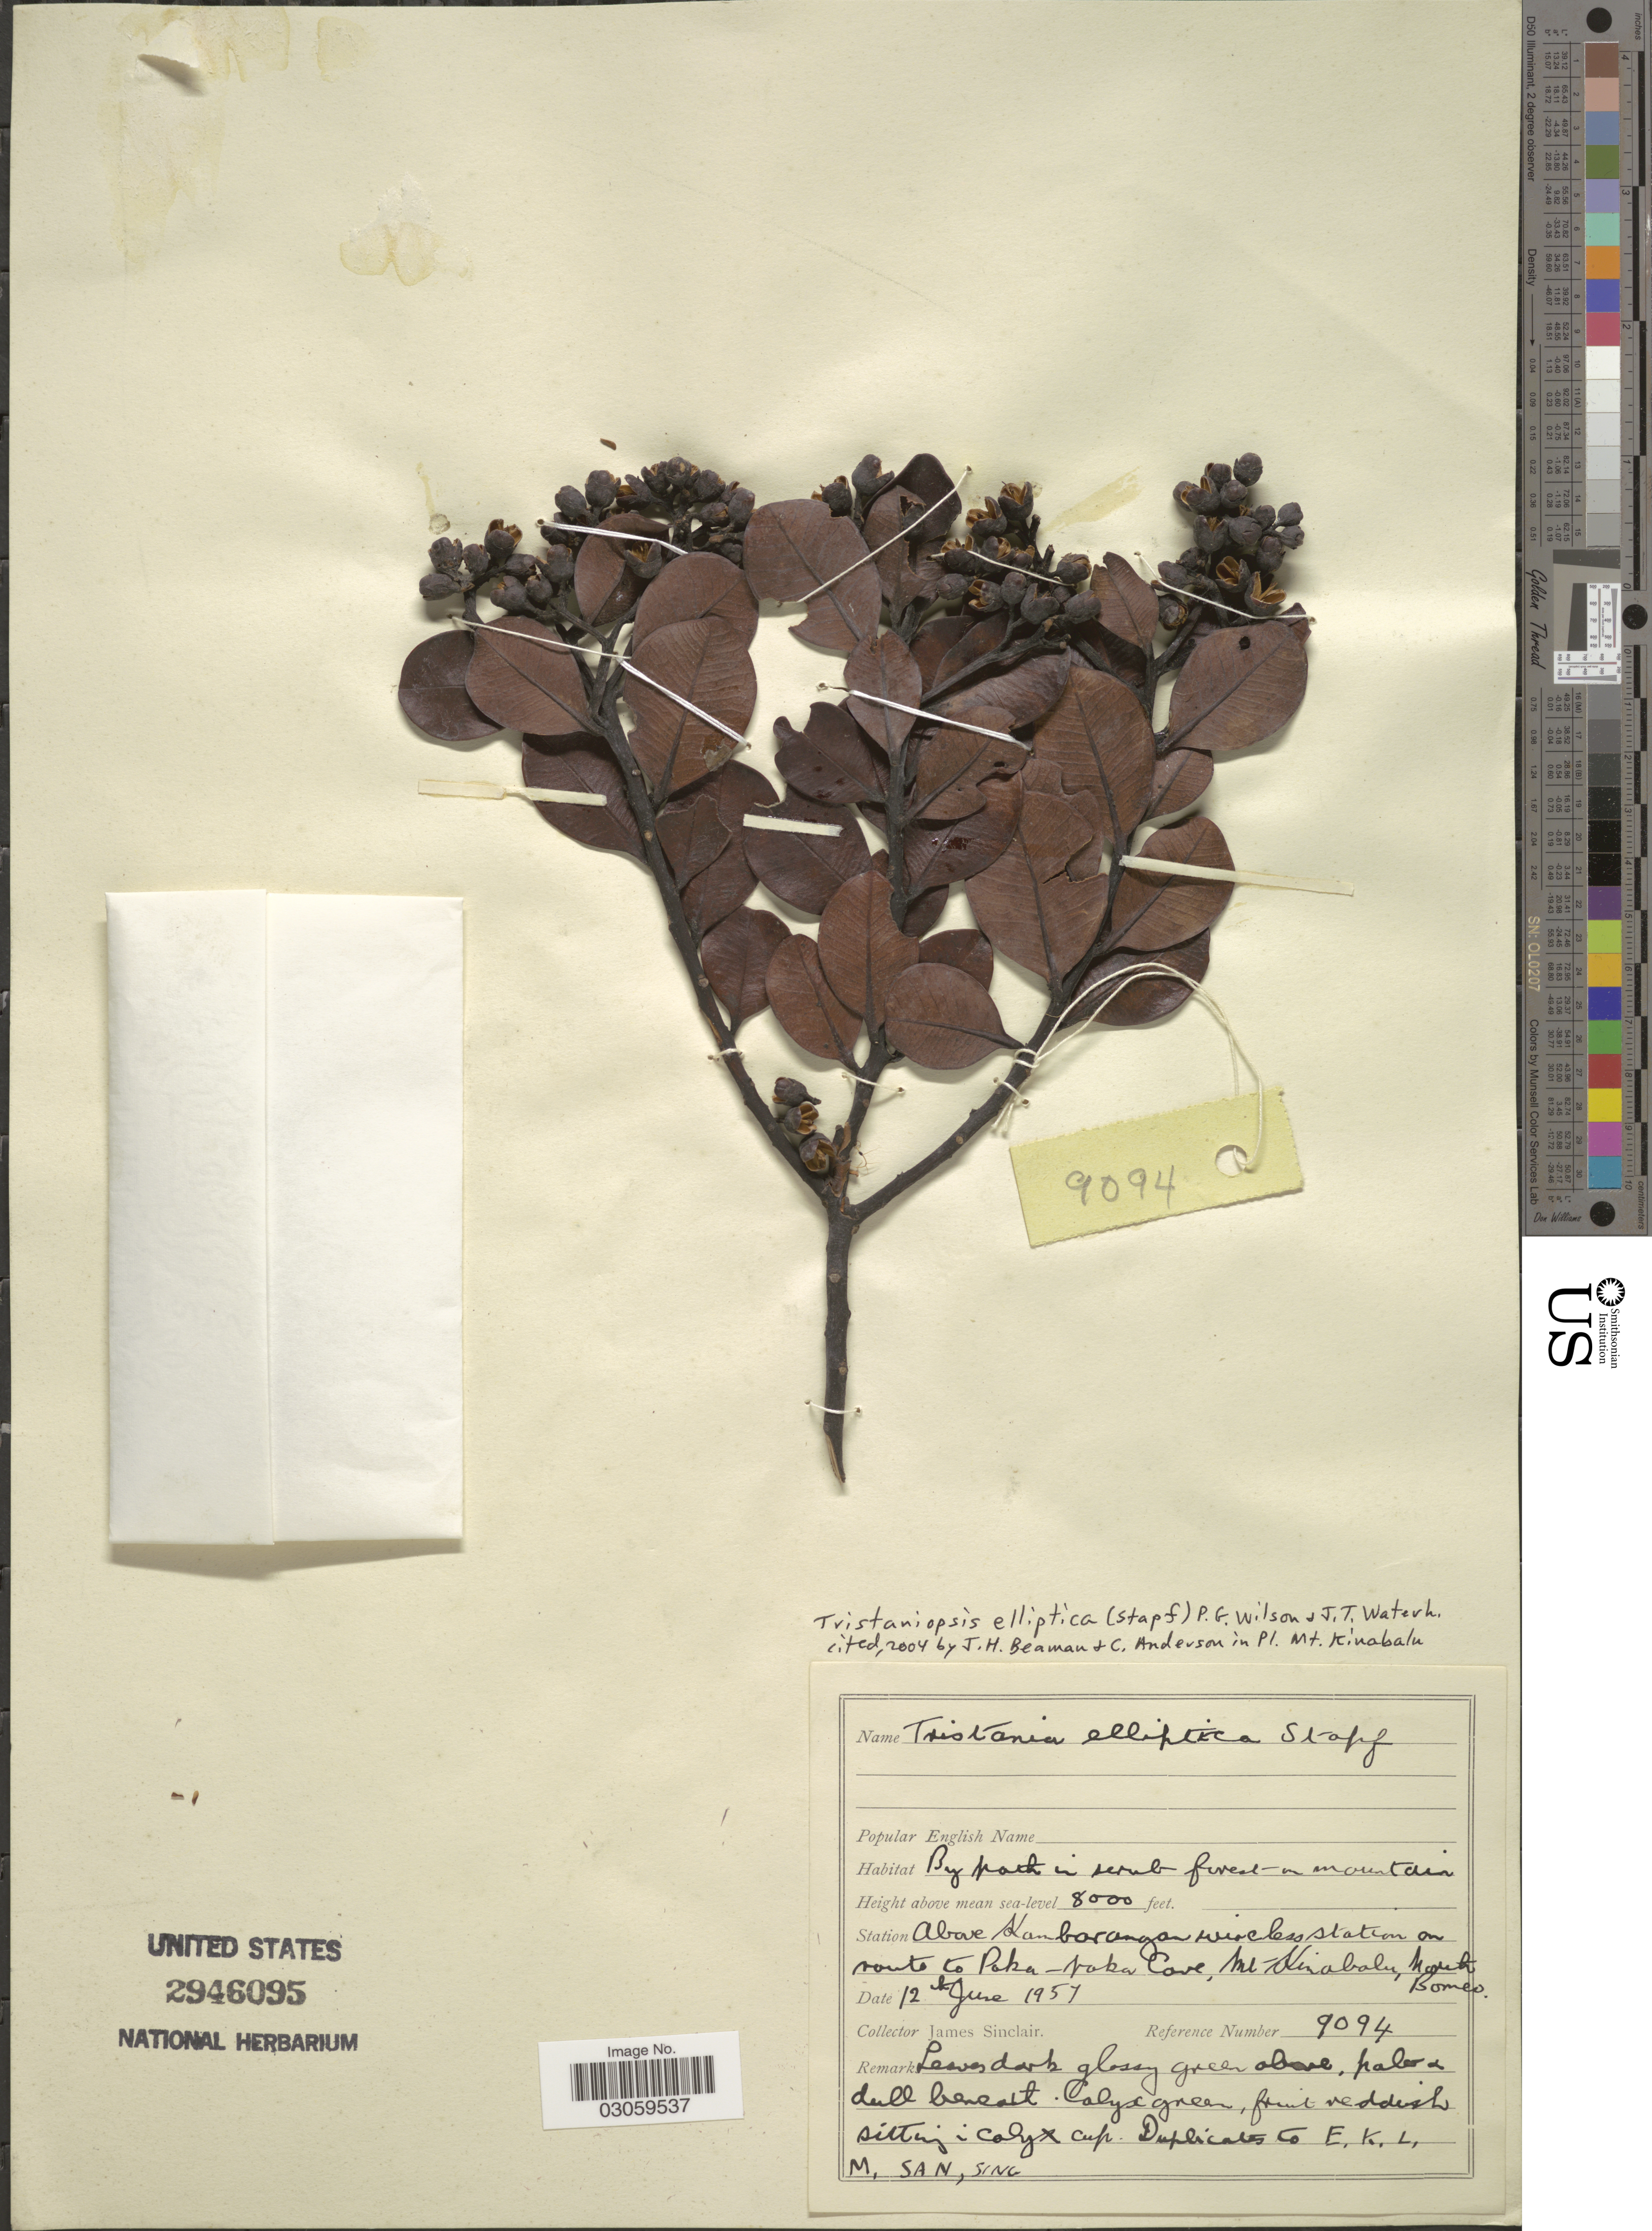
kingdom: Plantae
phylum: Tracheophyta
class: Magnoliopsida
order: Myrtales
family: Myrtaceae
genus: Tristaniopsis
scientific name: Tristaniopsis elliptica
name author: (Stapf) P.G. Wilson & J. T. Waterh.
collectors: J. Sinclair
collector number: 9094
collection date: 1957-06-12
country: Malaysia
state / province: Sabah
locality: Station Above Kambaranga wireless station on route to Paka-raka Cove, Mt Kinabalu, North Borneo.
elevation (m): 2438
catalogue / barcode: US 2946095